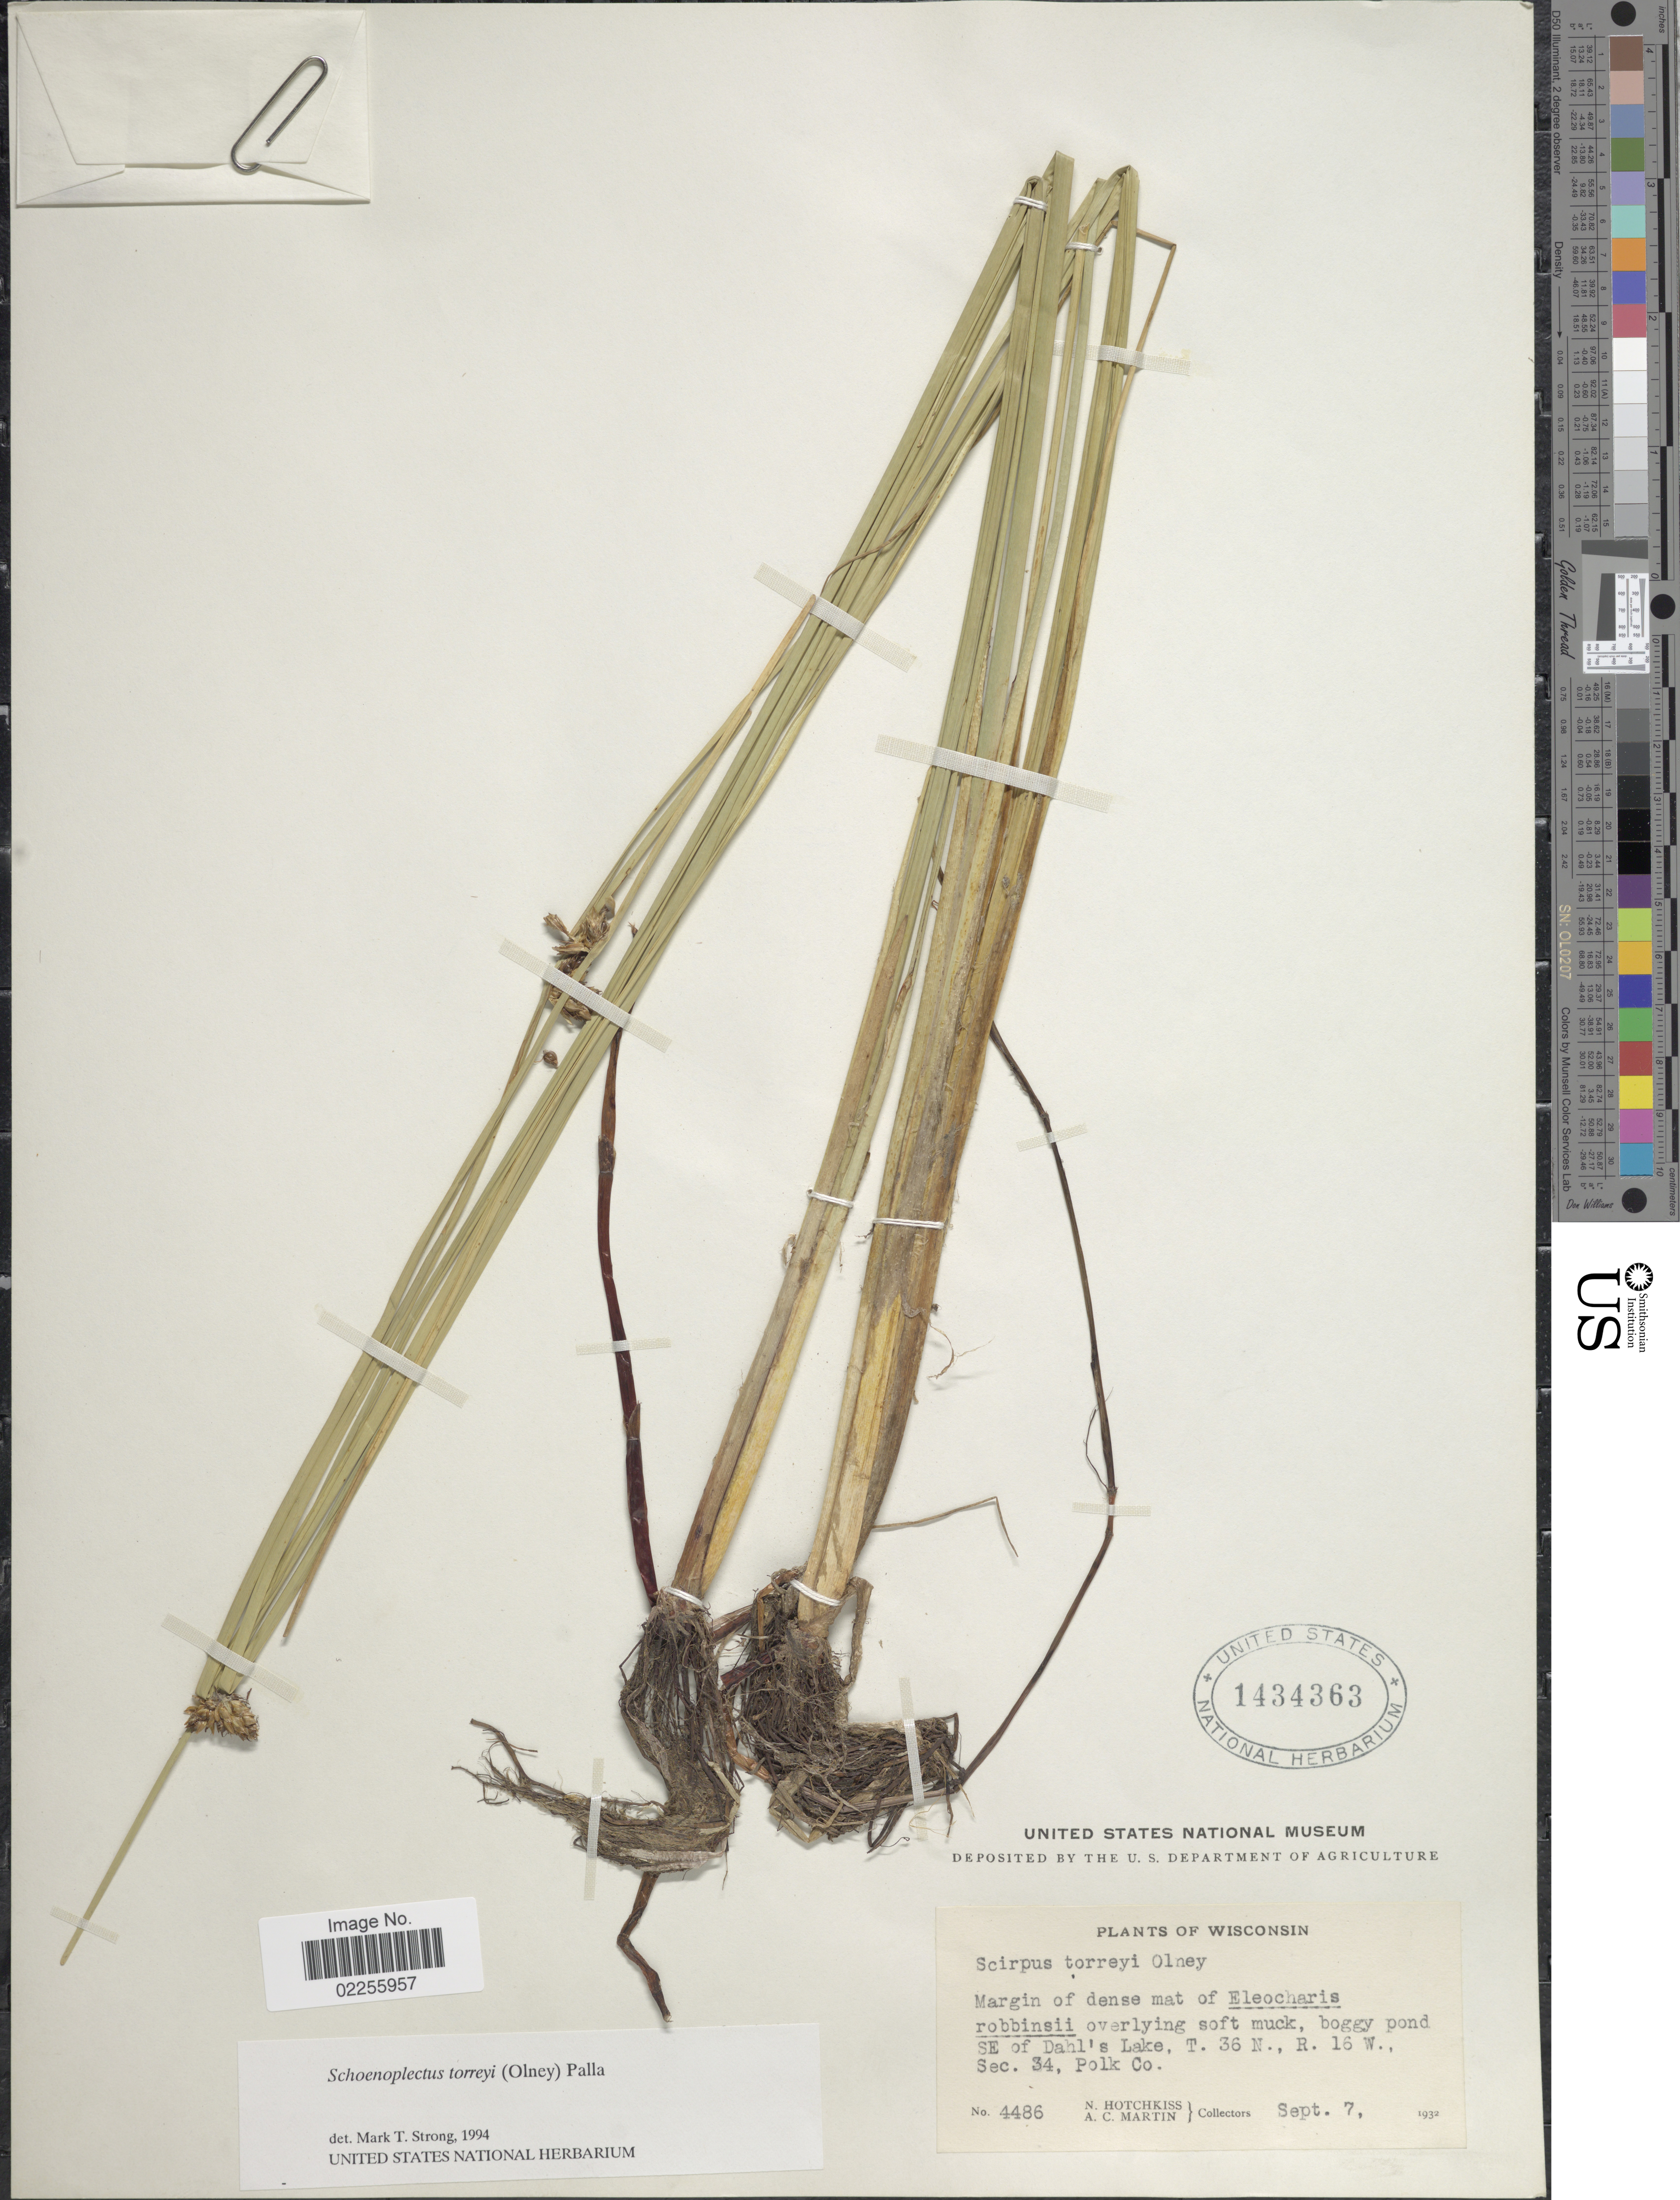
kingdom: Plantae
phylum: Tracheophyta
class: Liliopsida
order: Poales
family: Cyperaceae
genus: Schoenoplectus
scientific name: Schoenoplectus torreyi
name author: (Olney) Palla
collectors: N. Hotchkiss & A. C. Martin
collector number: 4486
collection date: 1932-09-07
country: United States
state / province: Wisconsin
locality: Margin of dense mat overlying soft muck, boggy pond SE of Dahl's Lake, T. 36N N., R. 16 W., Sec. 34, Polk Co.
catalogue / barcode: US 1434363